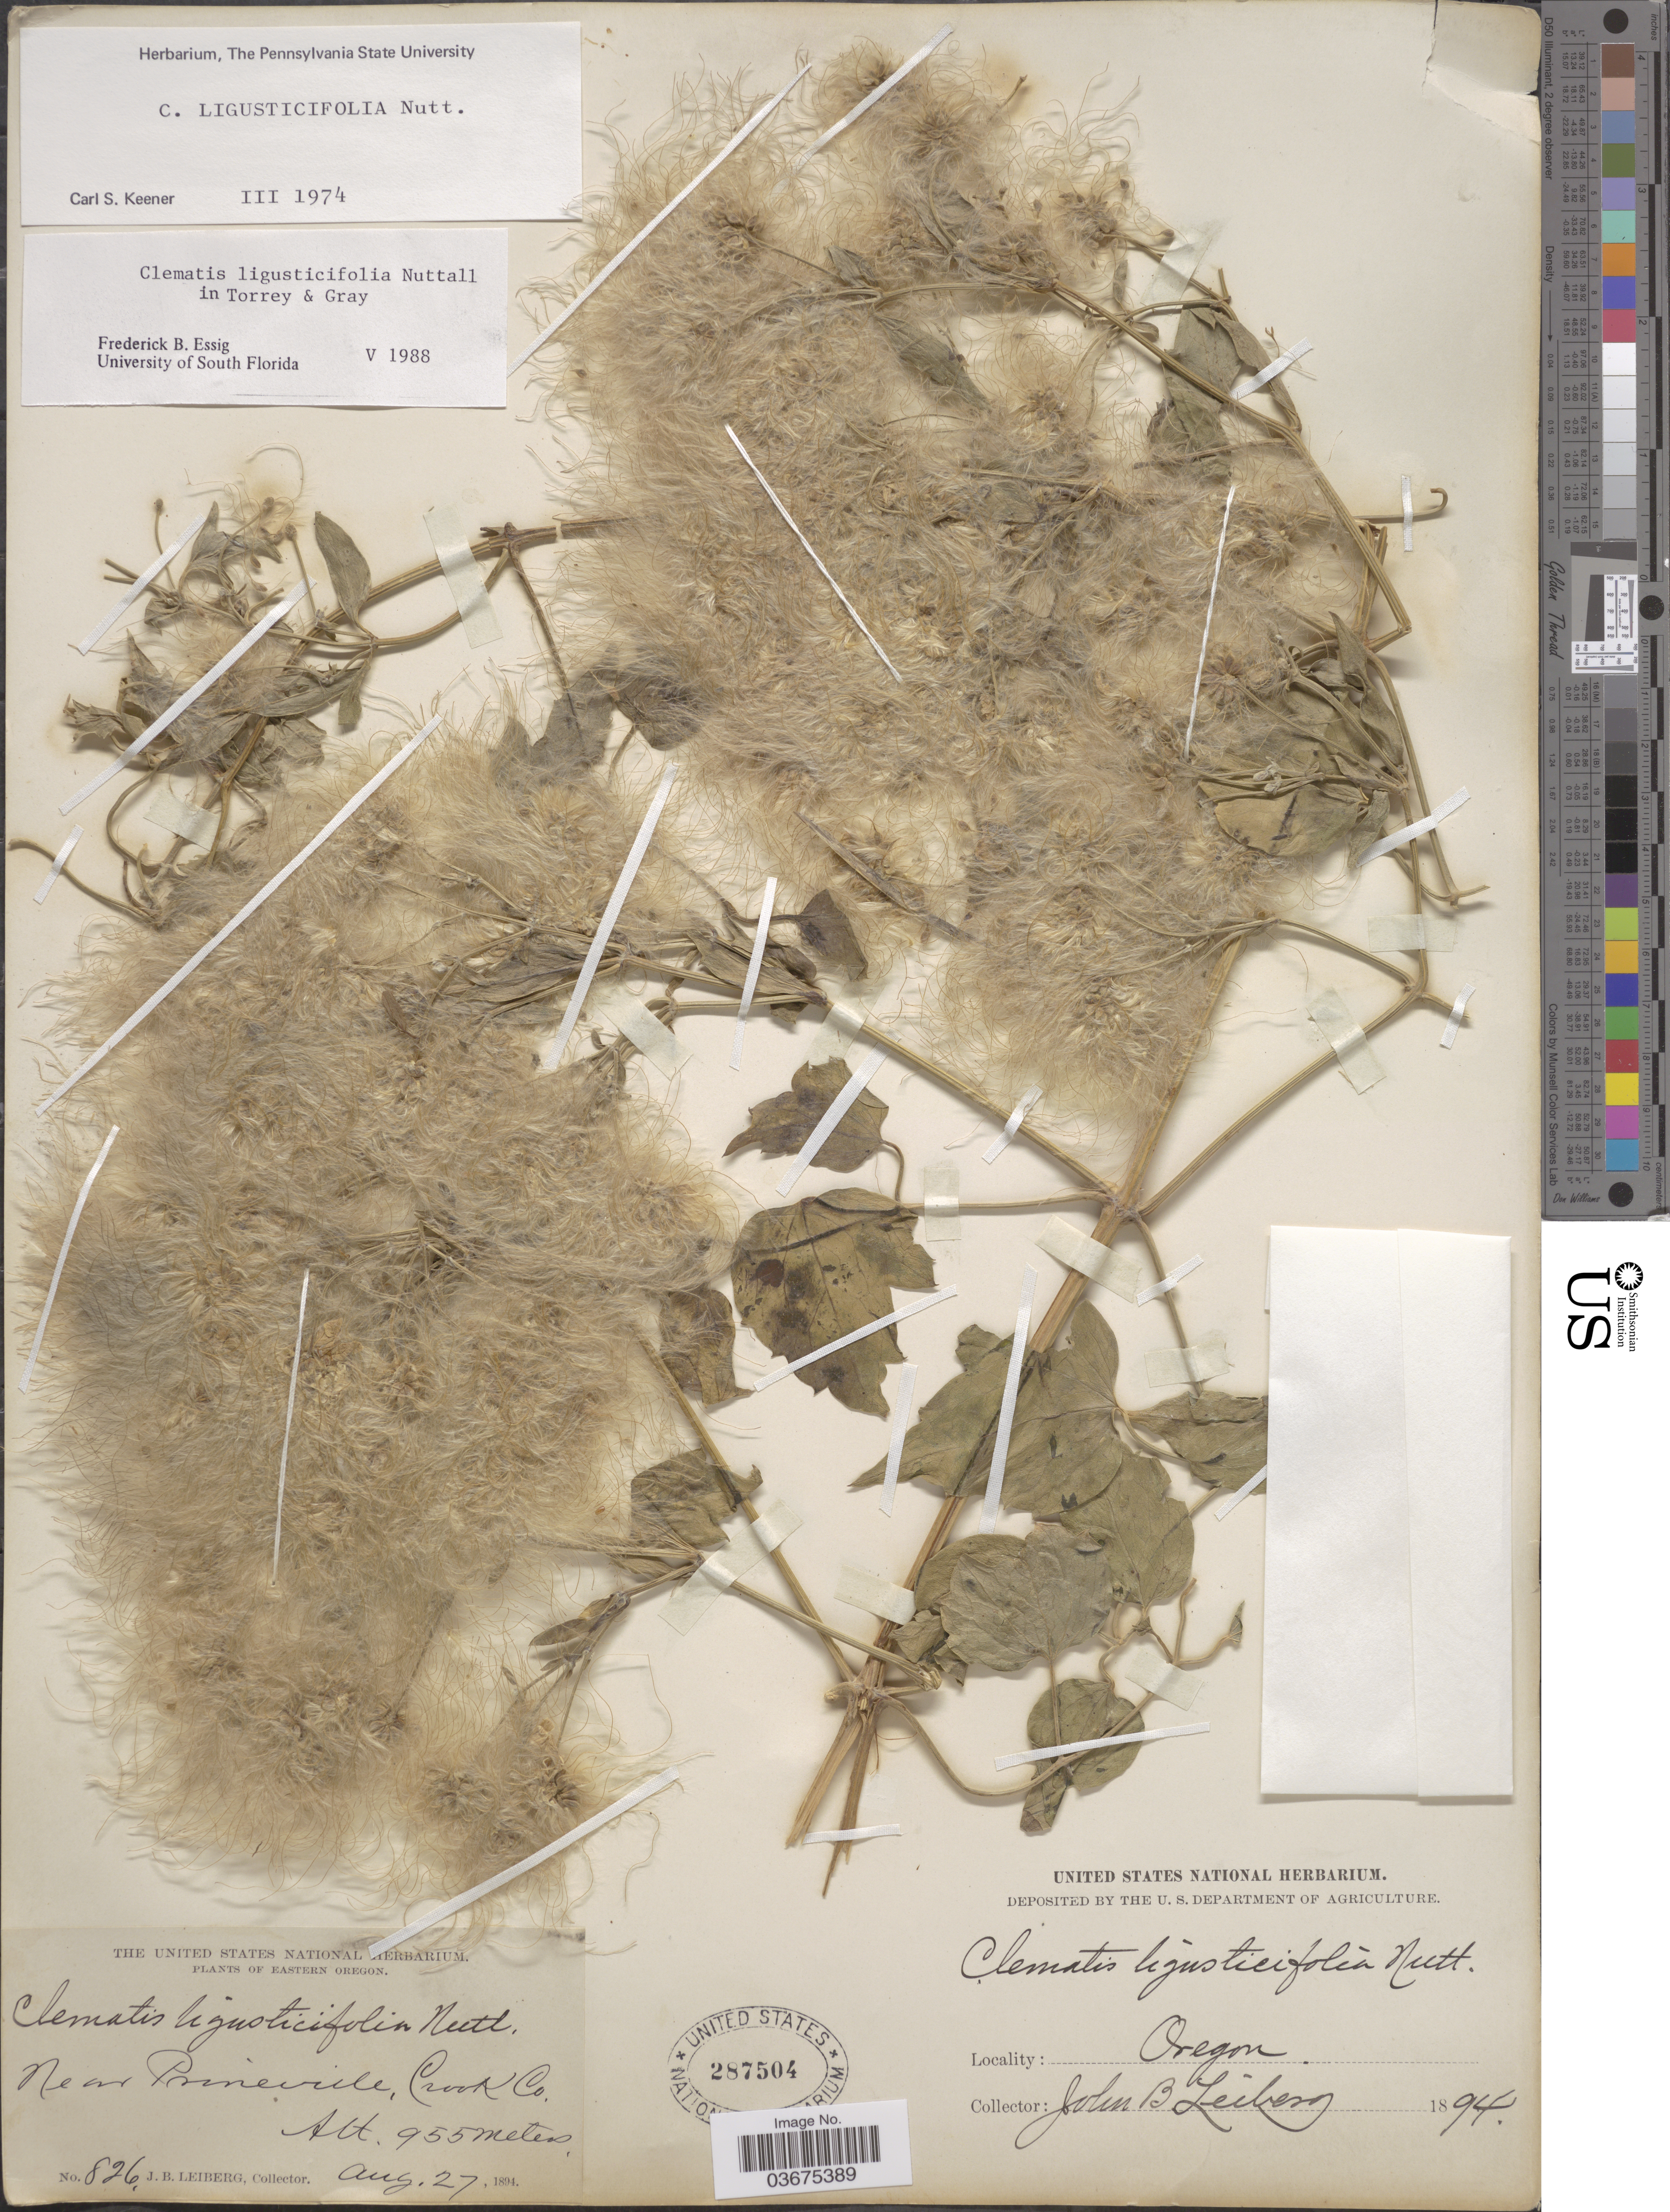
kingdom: Plantae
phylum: Tracheophyta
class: Magnoliopsida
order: Ranunculales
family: Ranunculaceae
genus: Clematis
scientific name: Clematis ligusticifolia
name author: Nutt.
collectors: J. B. Leiberg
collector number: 826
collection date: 1894-08-27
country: United States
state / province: Oregon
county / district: Crook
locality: Eastern Oregon. Near Prineville, Crook Co.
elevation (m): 955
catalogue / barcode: US 287504